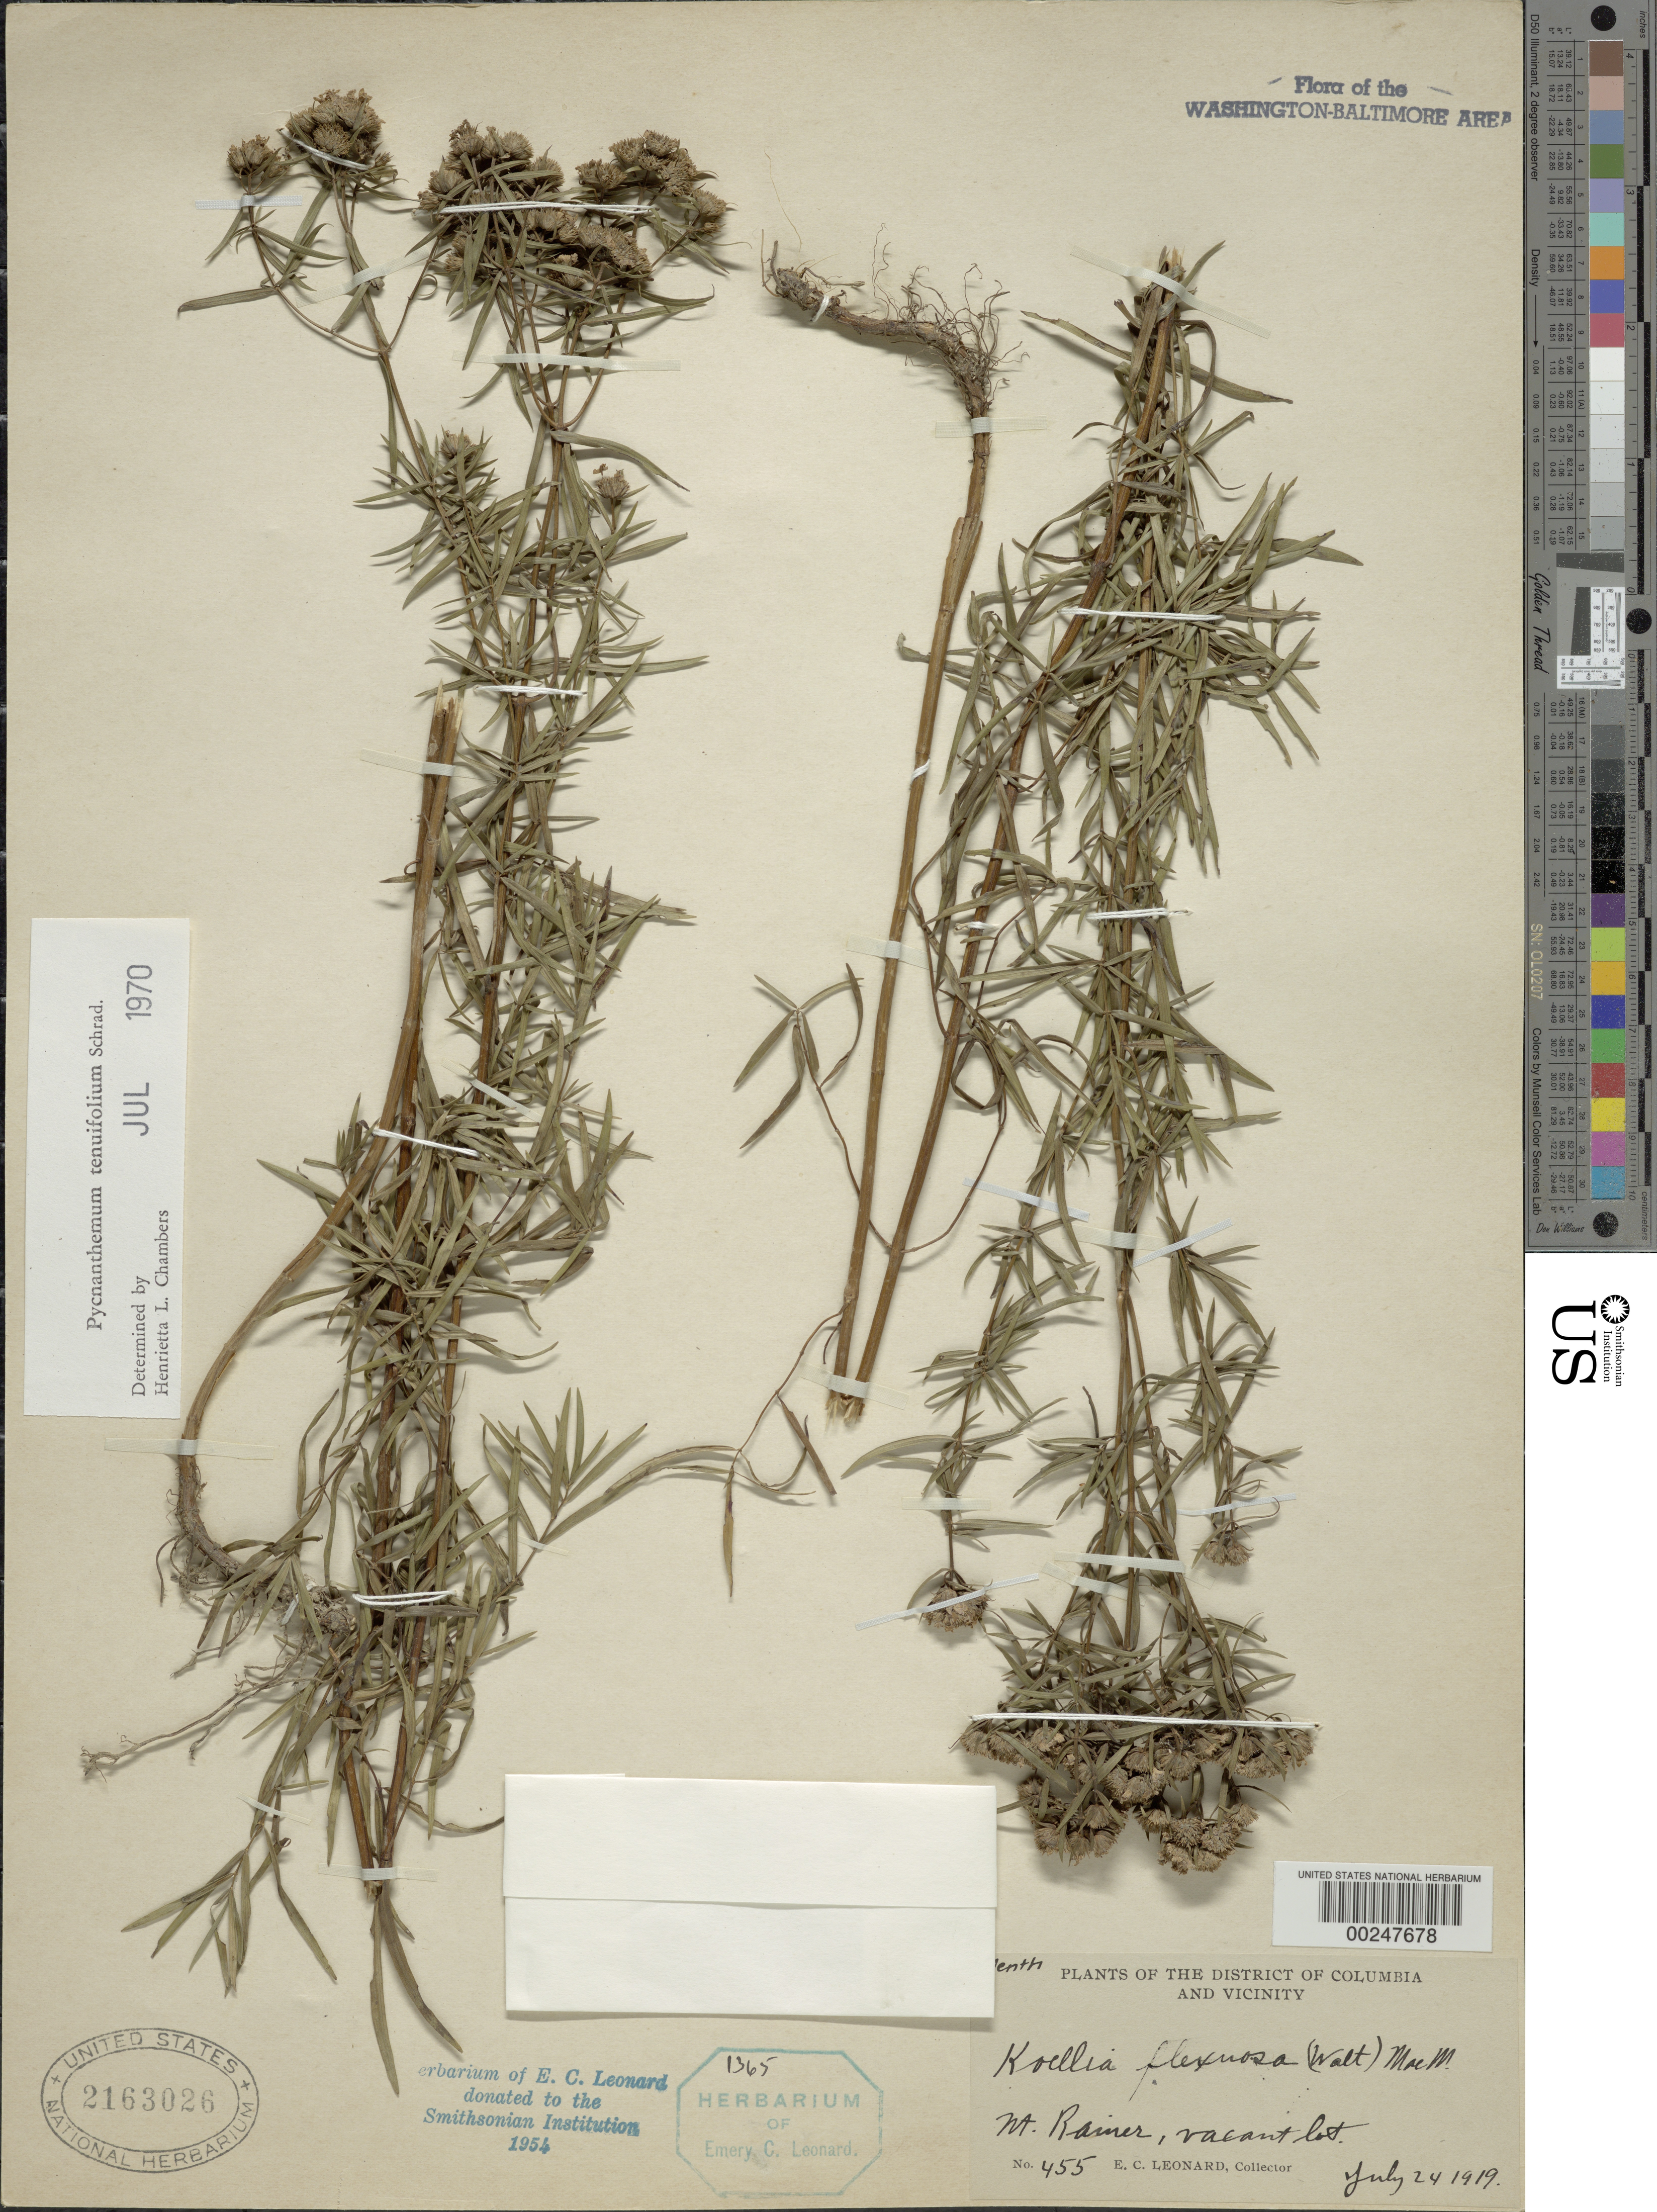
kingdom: Plantae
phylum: Tracheophyta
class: Magnoliopsida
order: Lamiales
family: Lamiaceae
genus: Pycnanthemum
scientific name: Pycnanthemum tenuifolium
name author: Schrad.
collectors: E. C. Leonard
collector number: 455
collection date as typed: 24 Jul 1919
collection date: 1919-07-24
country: United States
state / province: District of Columbia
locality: Mt Rainer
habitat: Vacant lot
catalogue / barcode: US 2163026